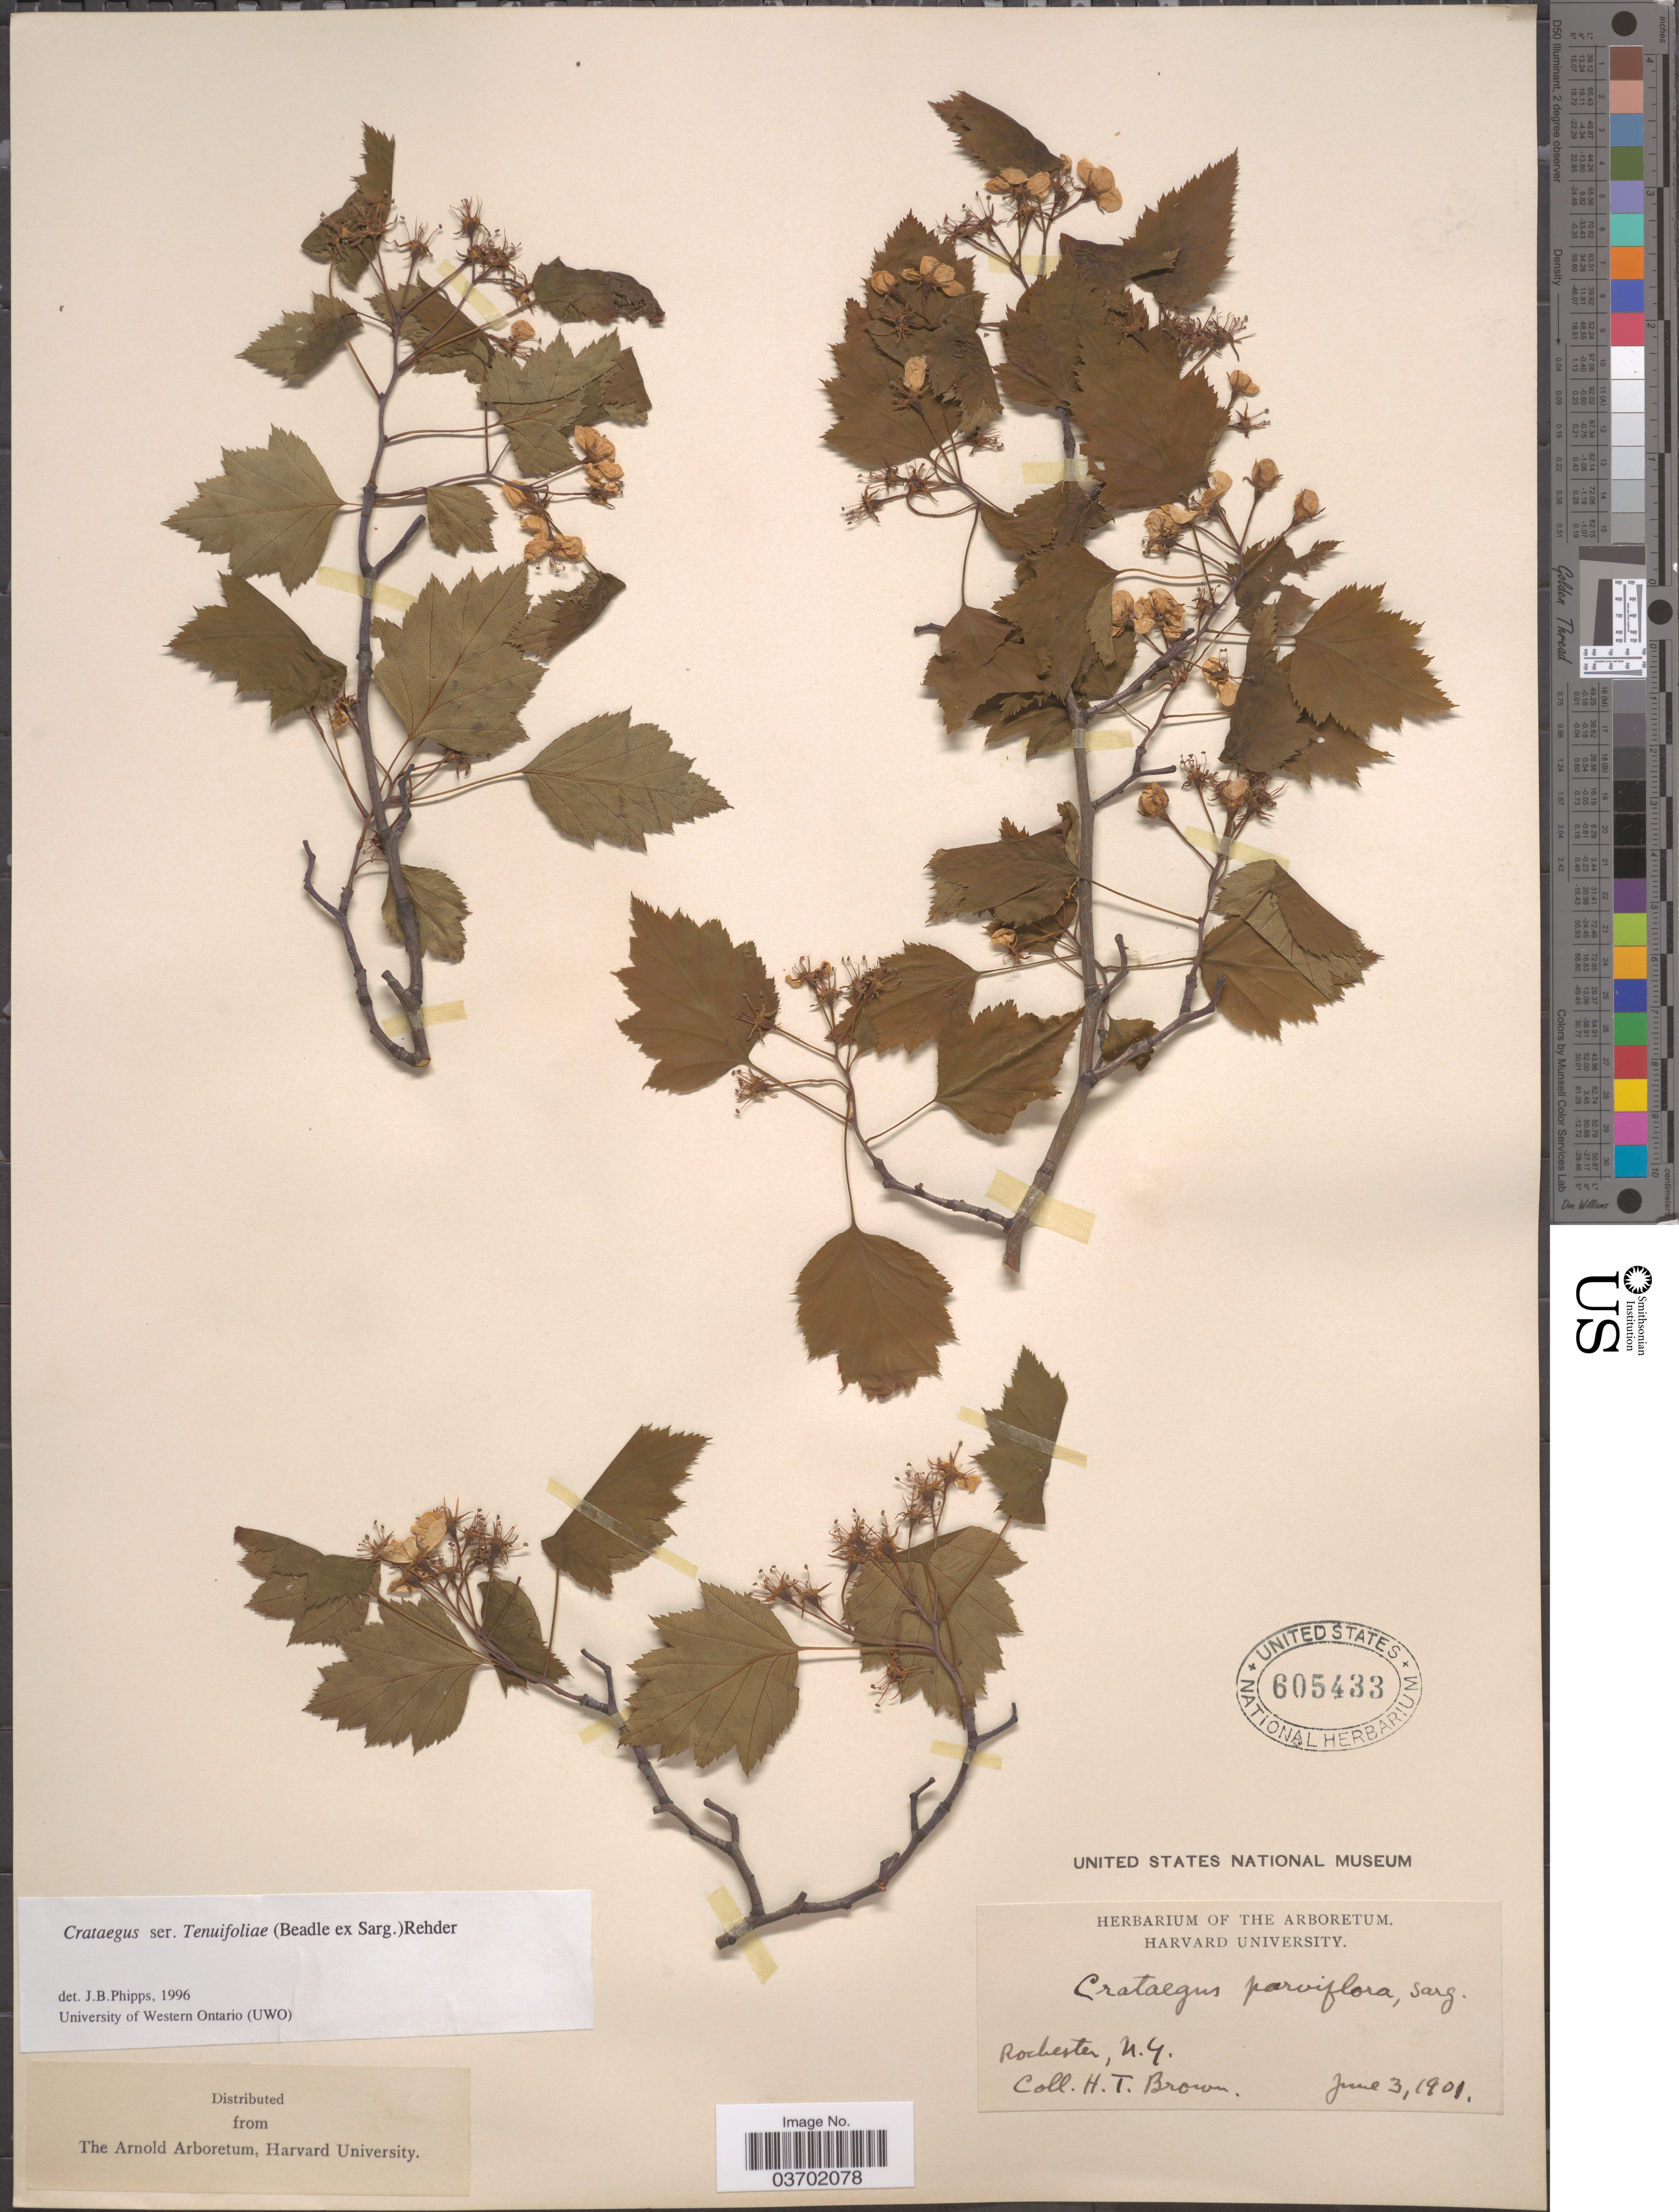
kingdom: Plantae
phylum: Tracheophyta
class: Magnoliopsida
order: Rosales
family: Rosaceae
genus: Crataegus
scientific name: Crataegus uniflora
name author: Münchh.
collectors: H. T. Brown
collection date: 1901-06-03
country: United States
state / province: New York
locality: Rochester.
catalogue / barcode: US 605433